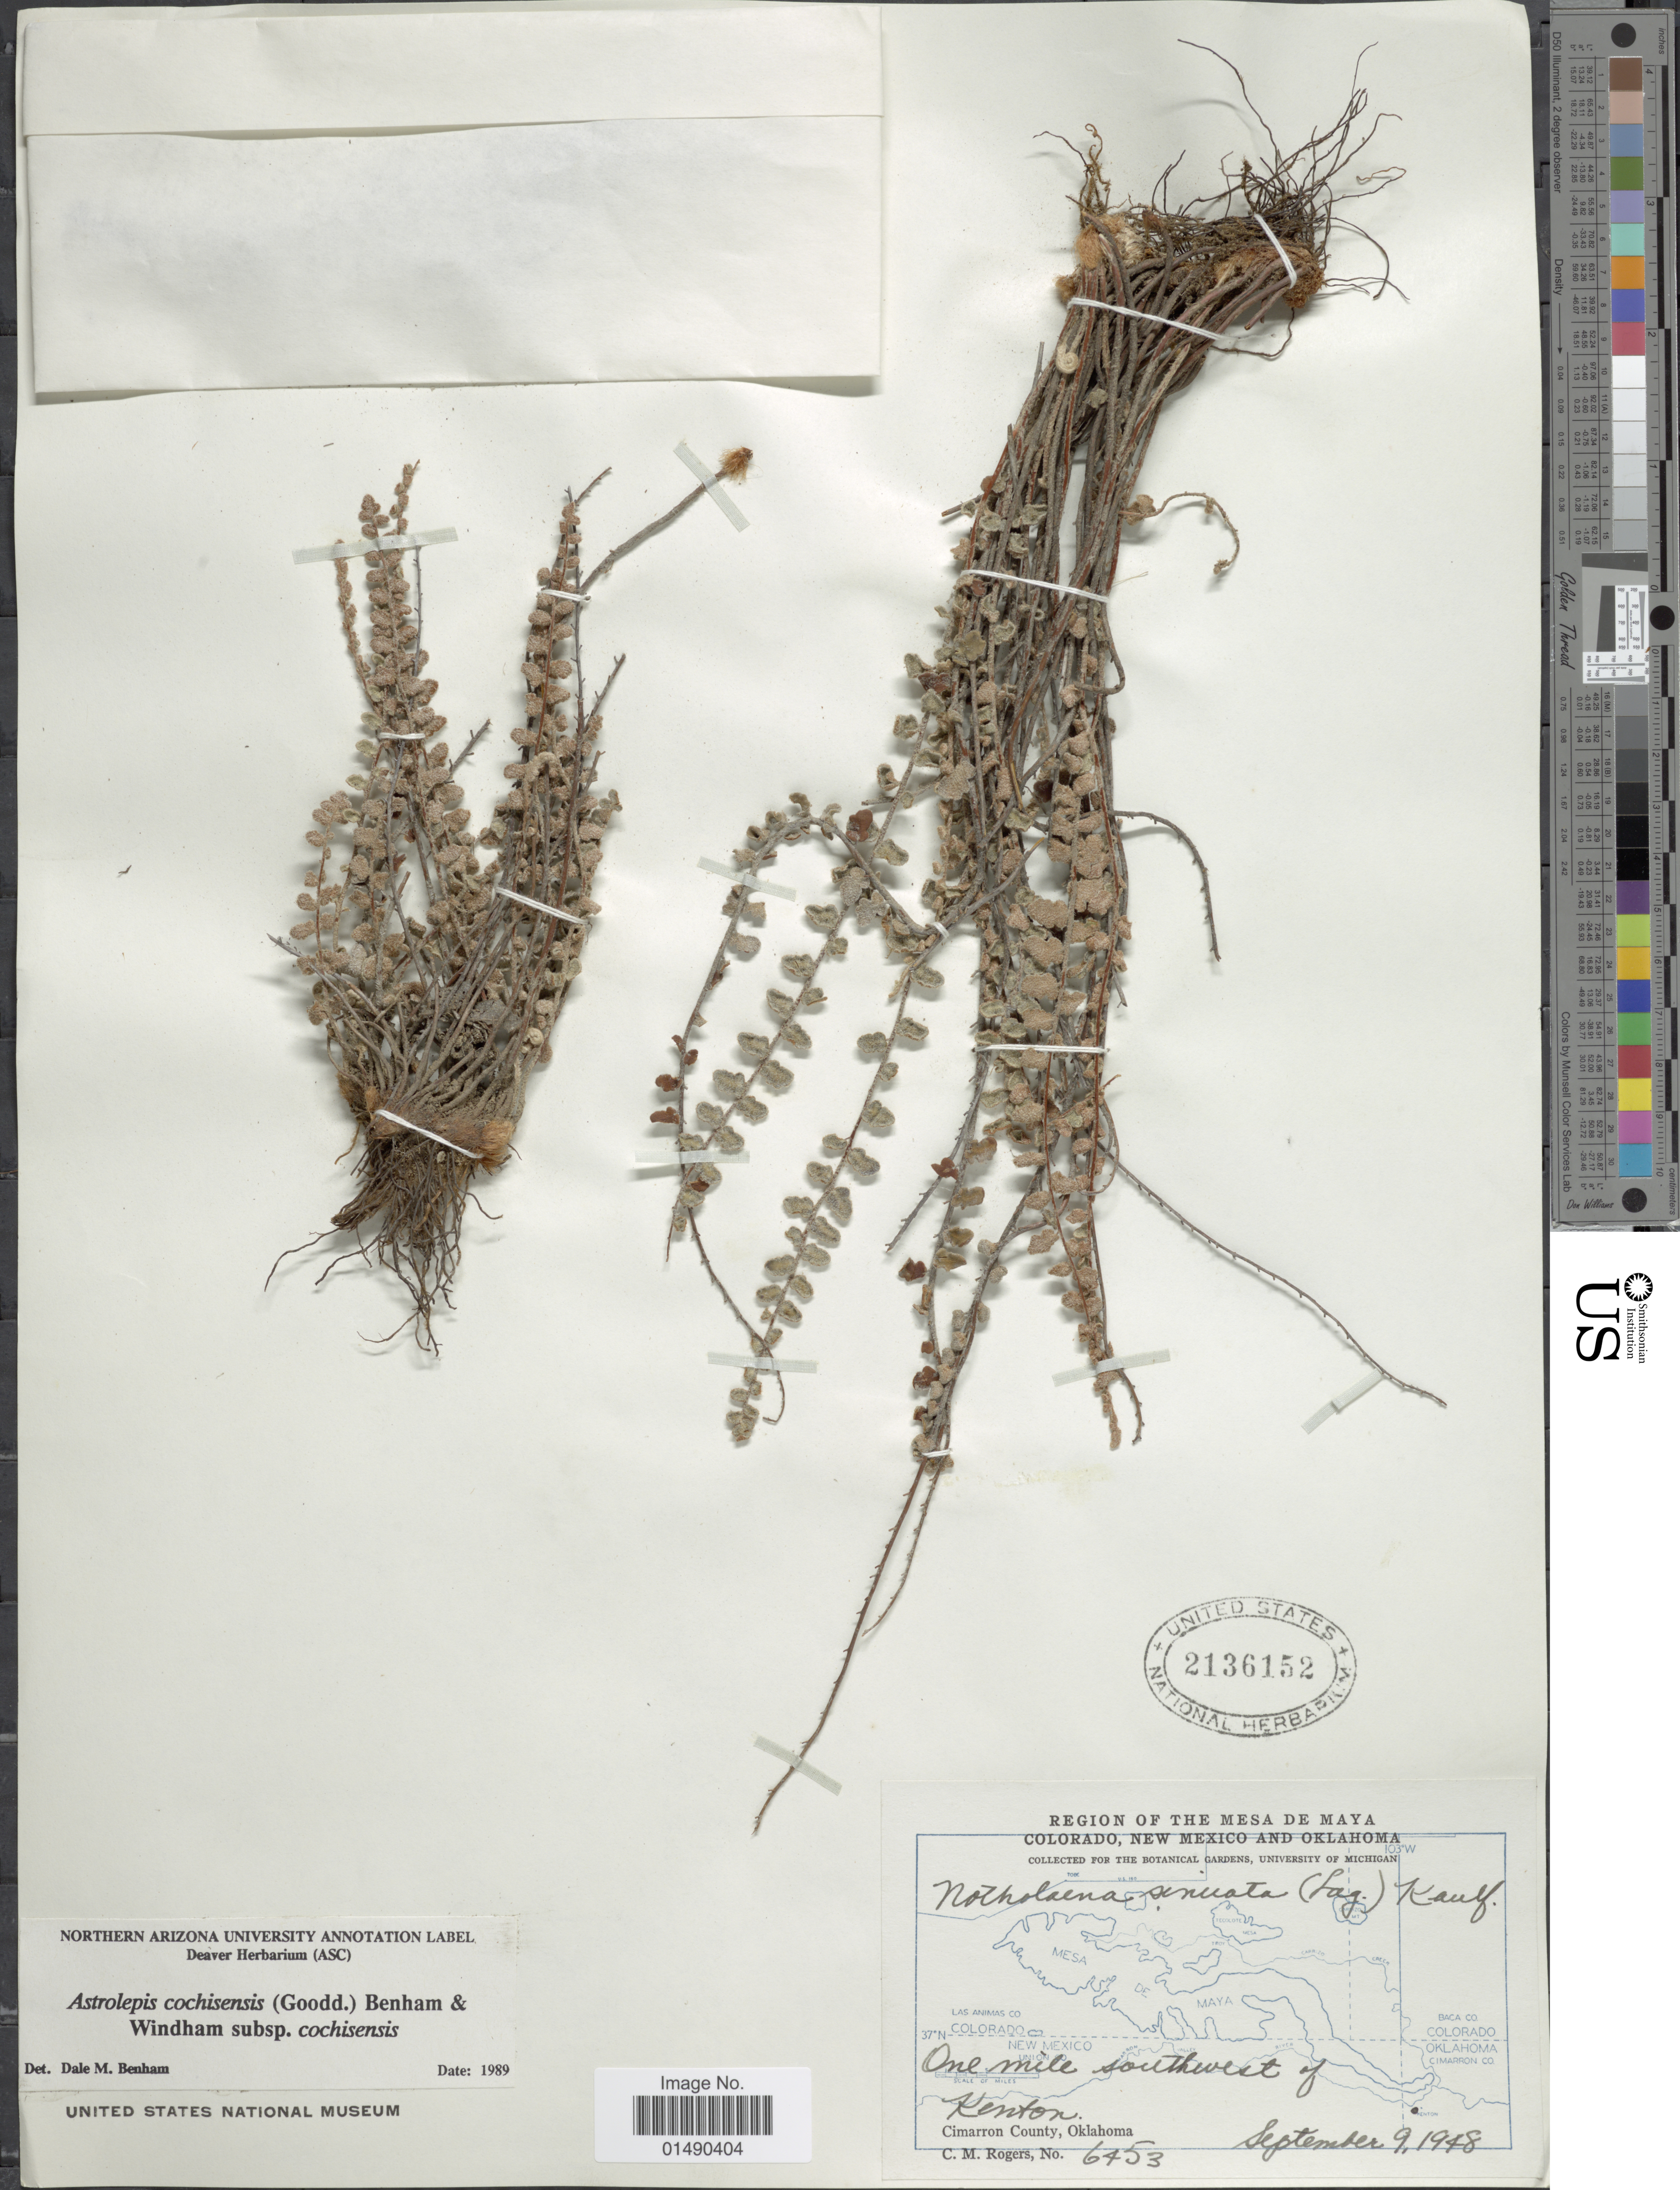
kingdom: Plantae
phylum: Tracheophyta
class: Polypodiopsida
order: Polypodiales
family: Pteridaceae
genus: Astrolepis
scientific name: Astrolepis cochisensis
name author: (C.O. Goodd.) D.M. Benham & Windham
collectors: C. M. Rogers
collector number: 645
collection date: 1948-09-09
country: United States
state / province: Oklahoma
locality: Region of the Mesa de Maya, Colorado, New Mexico and Oklahoma, One ile southwest of Kenton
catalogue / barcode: US 2136152